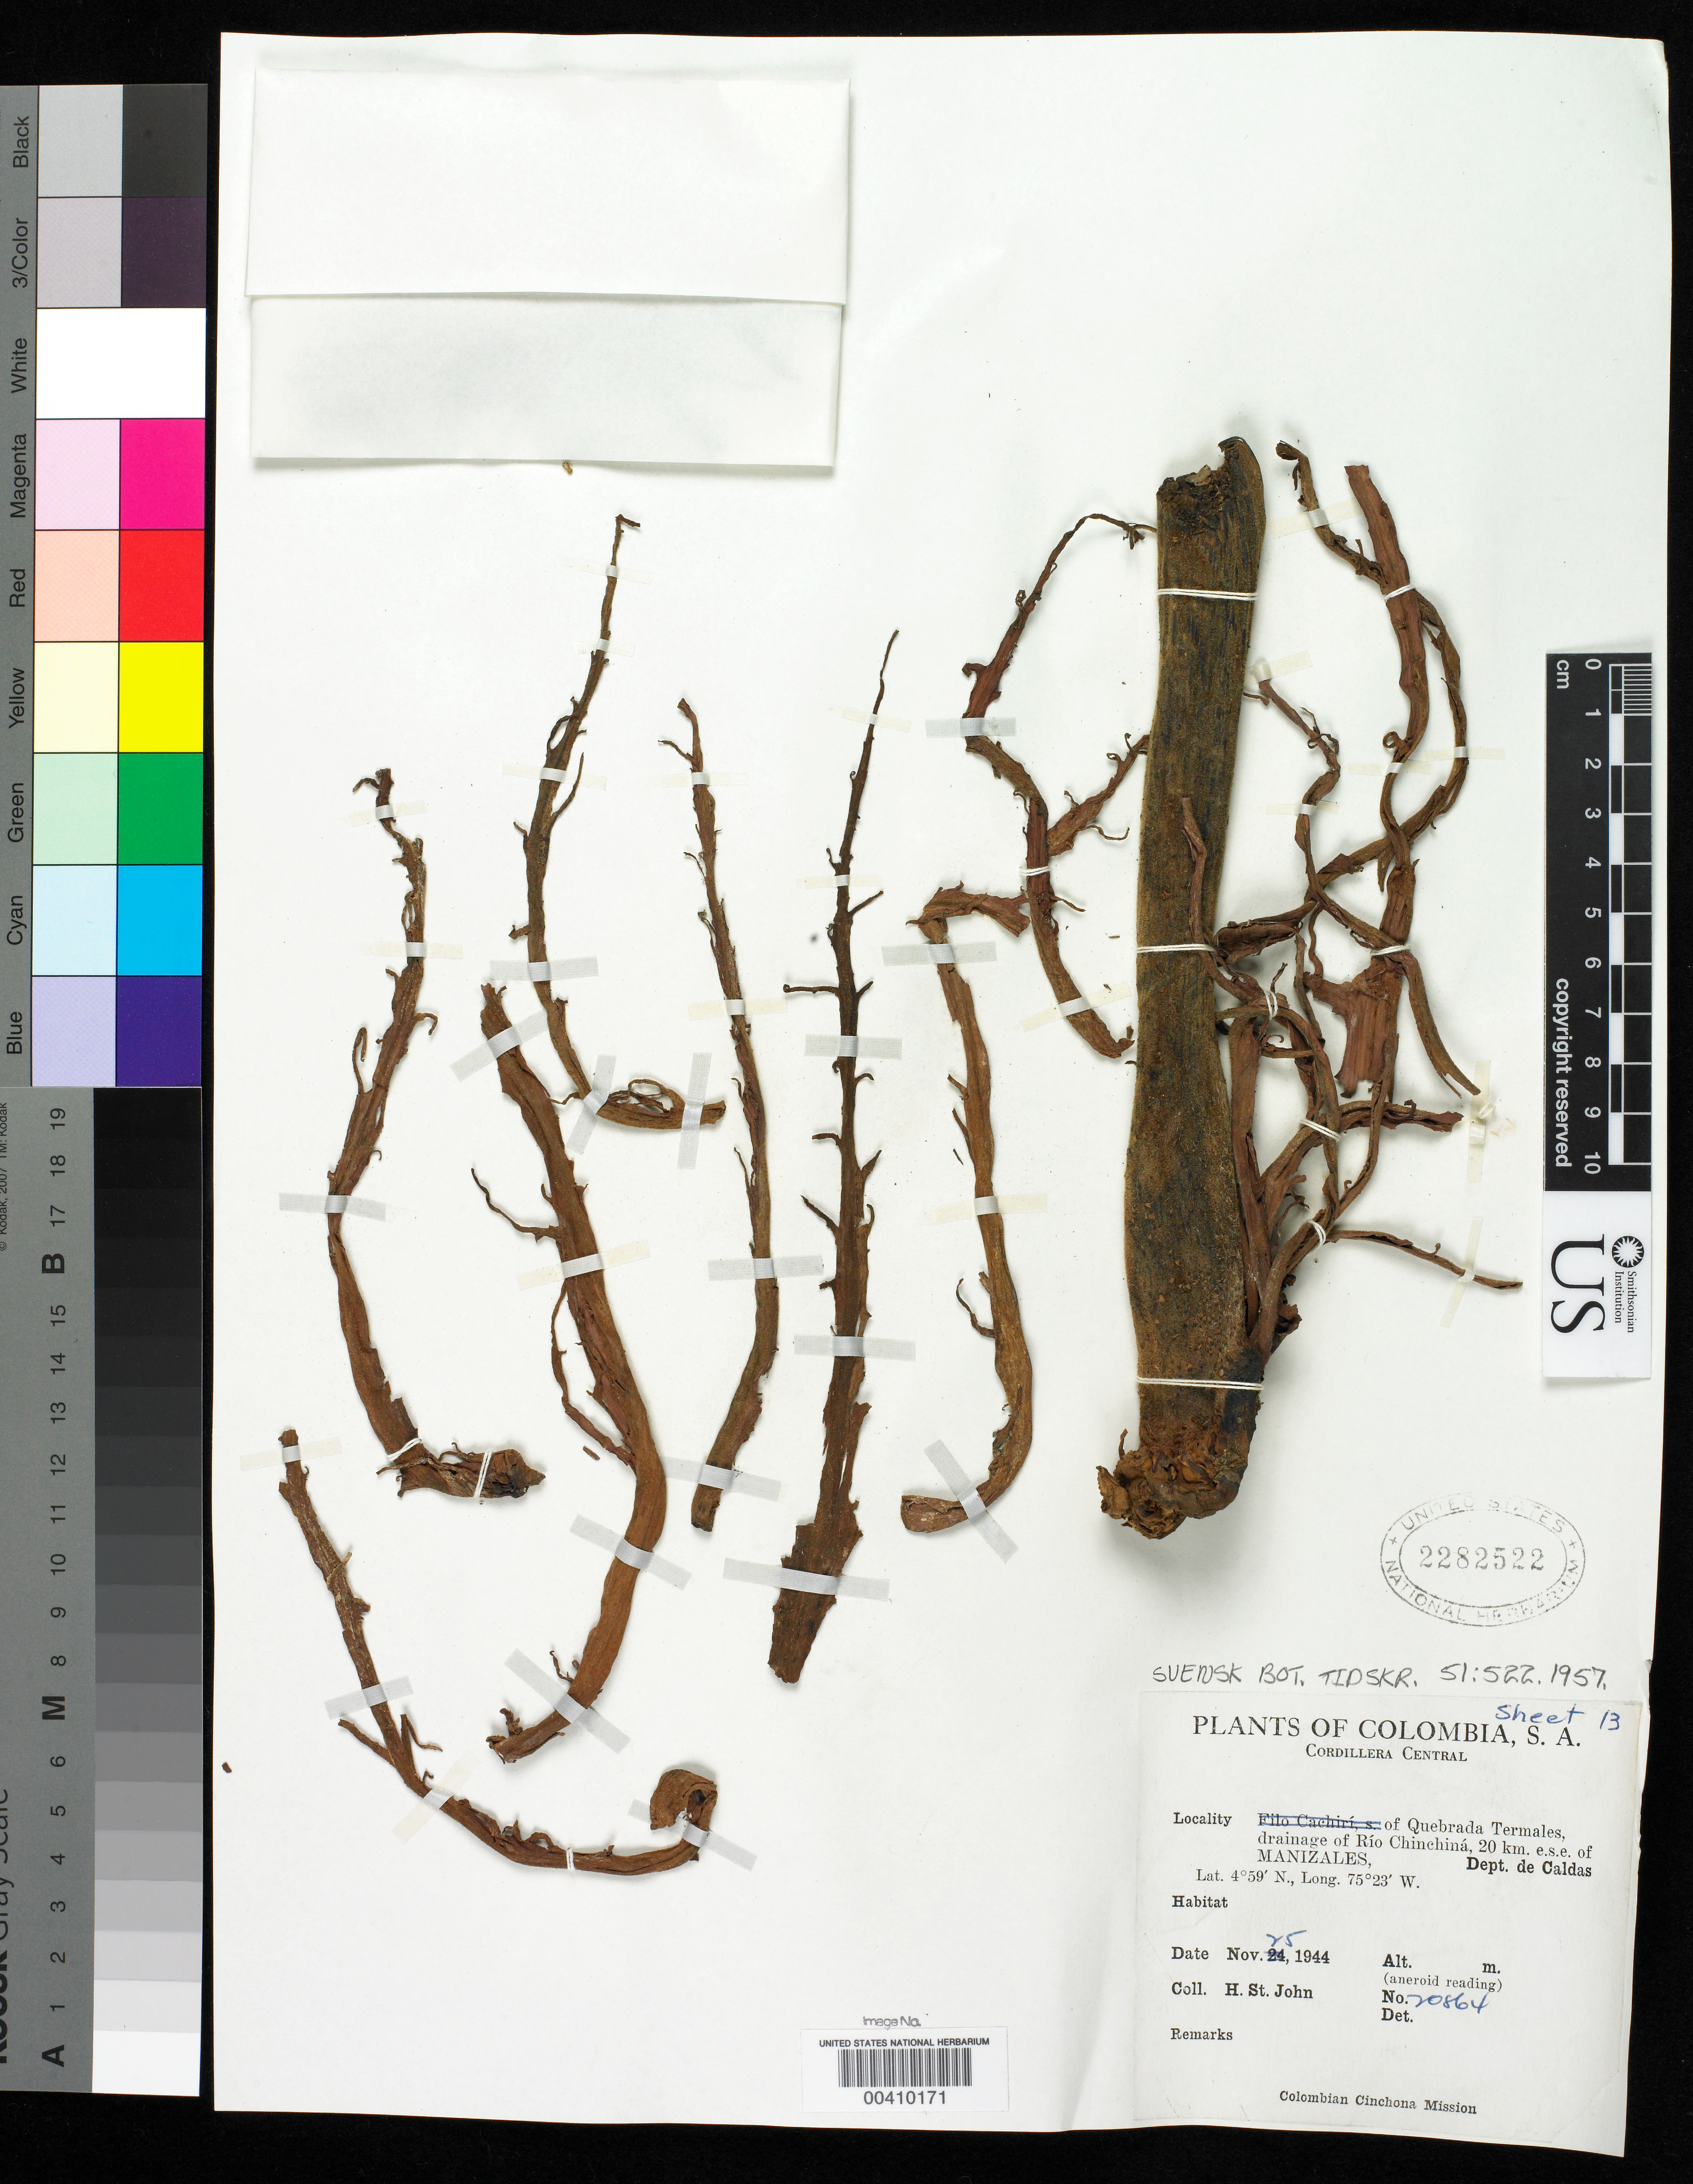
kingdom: Plantae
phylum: Tracheophyta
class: Magnoliopsida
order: Gunnerales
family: Gunneraceae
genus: Gunnera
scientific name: Gunnera magnifica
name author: H. St. John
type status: Holotype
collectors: H. St. John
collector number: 20864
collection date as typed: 25 Nov 1944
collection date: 1944-11-25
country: Colombia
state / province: Caldas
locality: Quebrada Termales, drainage of Rio Chinchina, 20 km ESE of Manizales.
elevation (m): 3170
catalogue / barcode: US 2282522